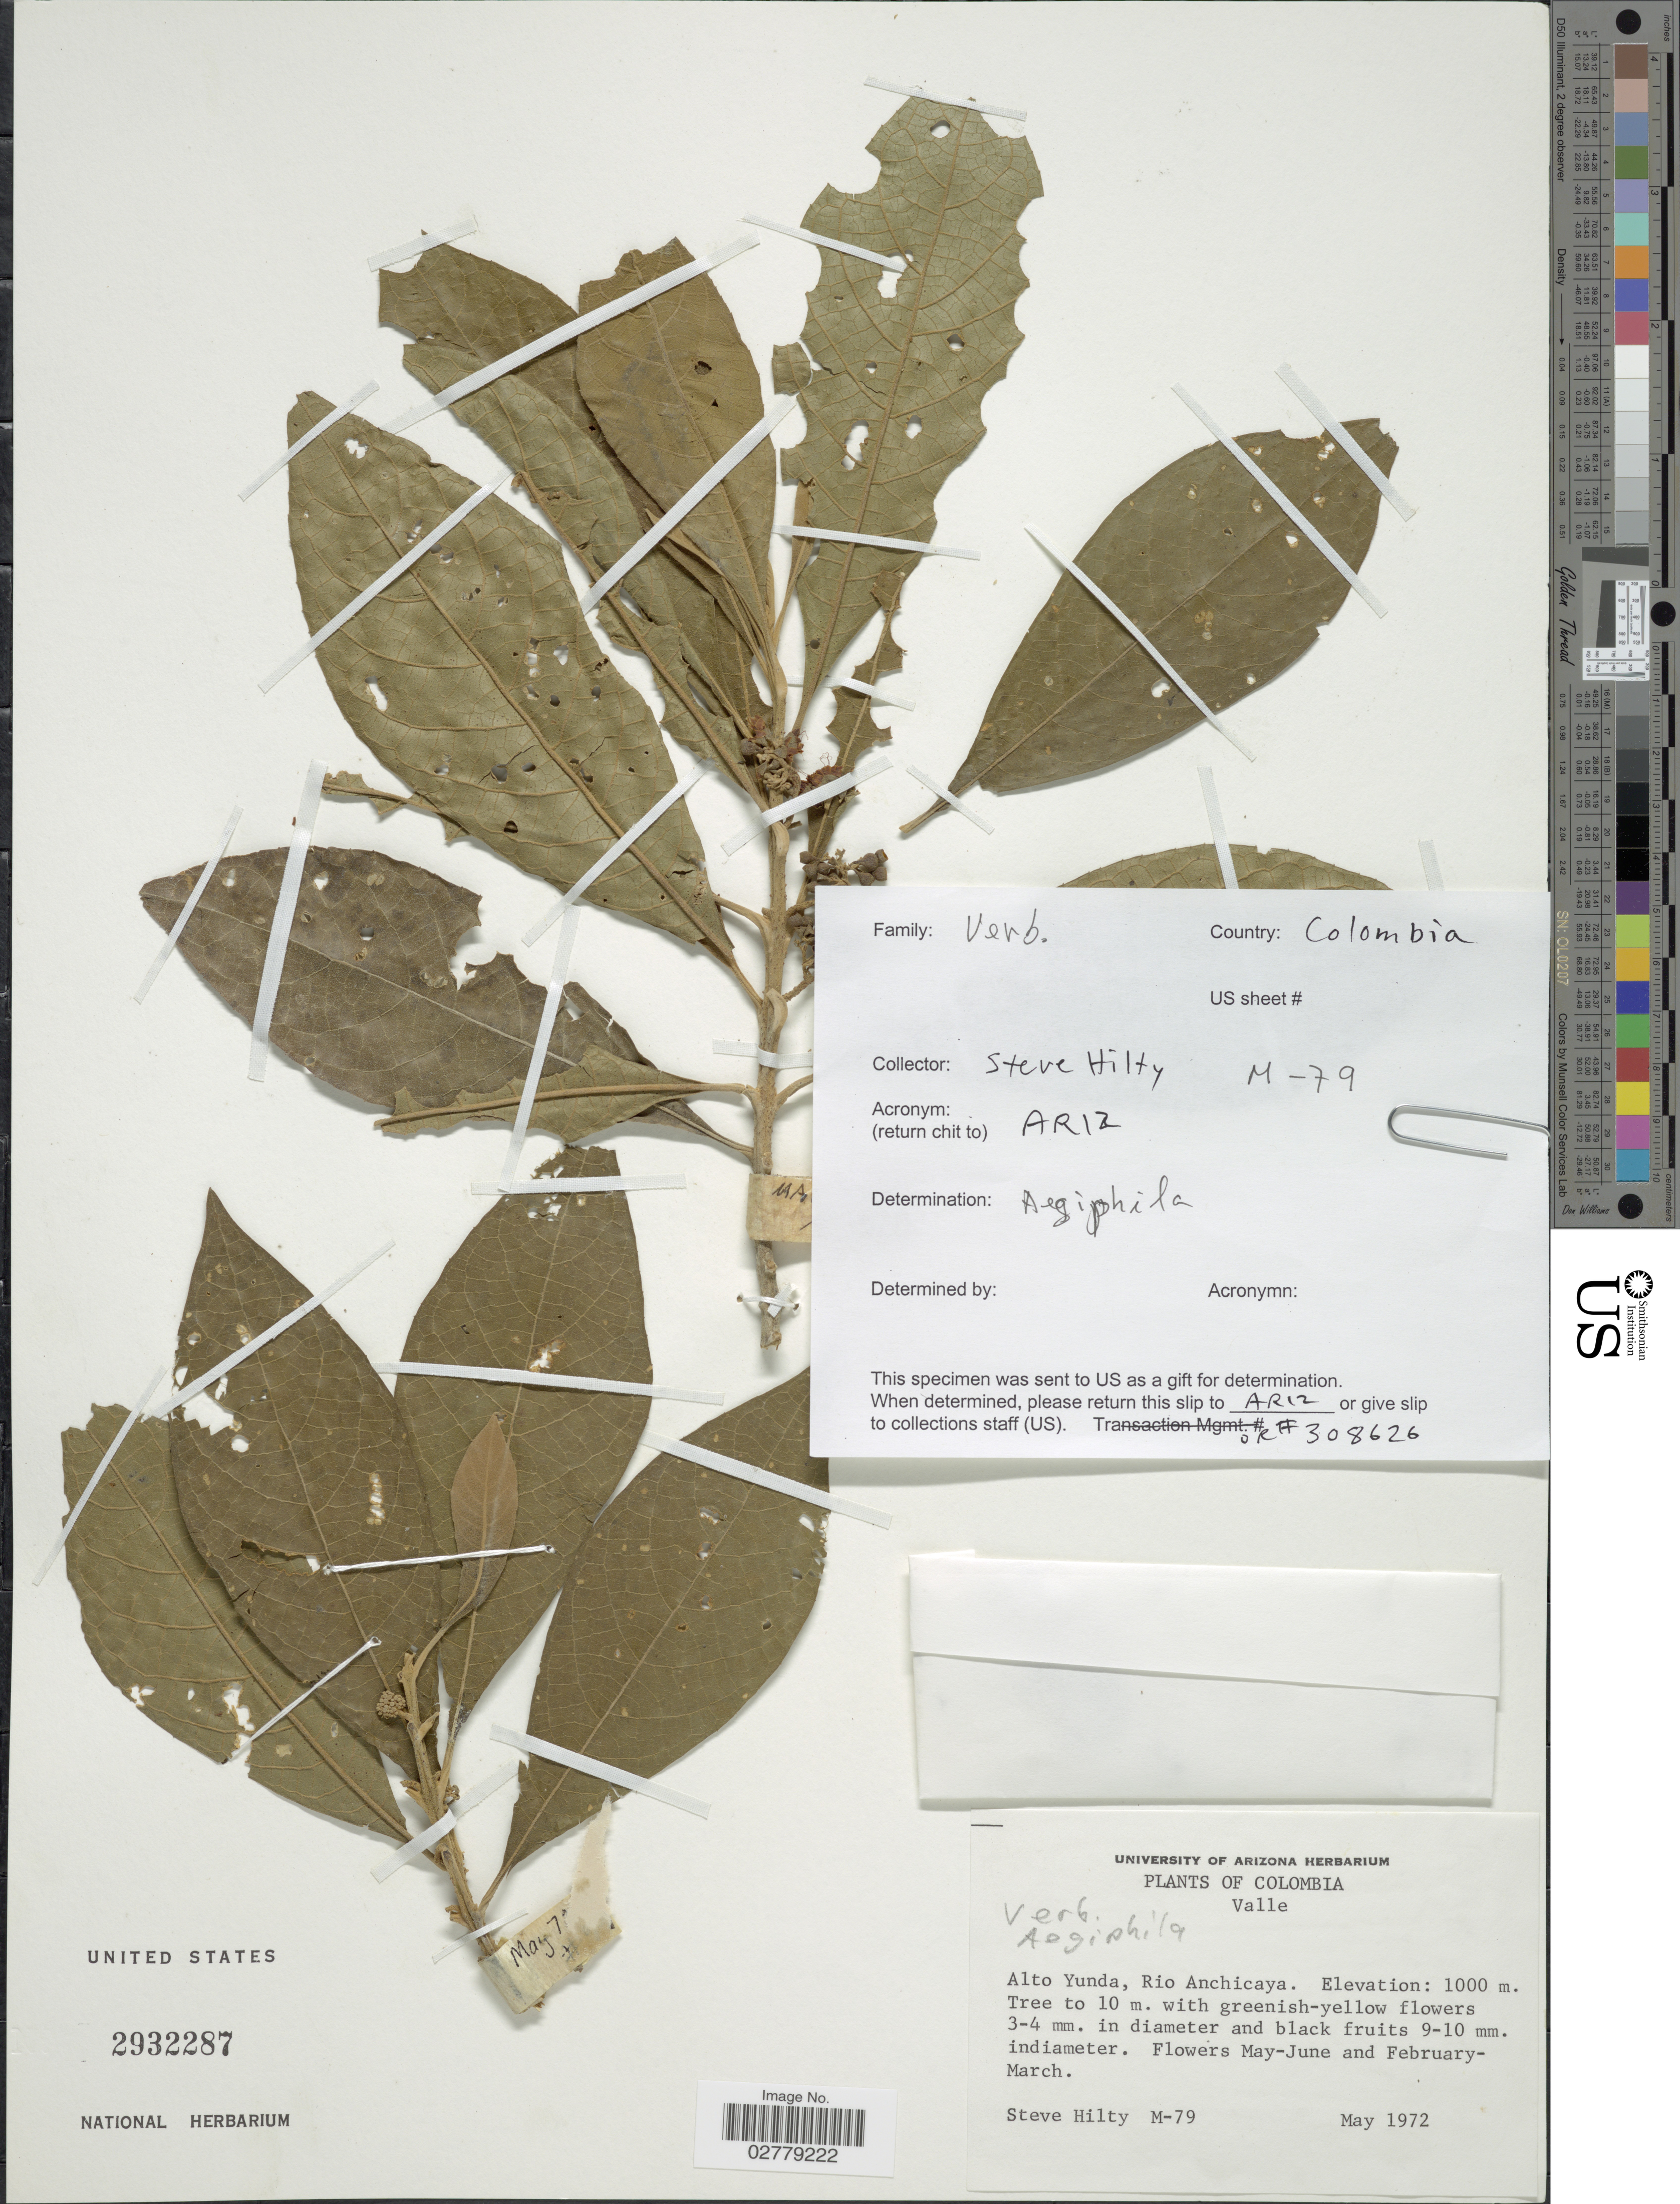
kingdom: Plantae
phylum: Tracheophyta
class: Magnoliopsida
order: Lamiales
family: Lamiaceae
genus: Aegiphila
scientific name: Aegiphila sp.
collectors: S. Hilty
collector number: M-79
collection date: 1972-05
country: Colombia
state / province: Valle del Cauca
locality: Valle. Alto Yunda, Rio Anchicaya.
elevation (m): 1000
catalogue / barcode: US 2932287